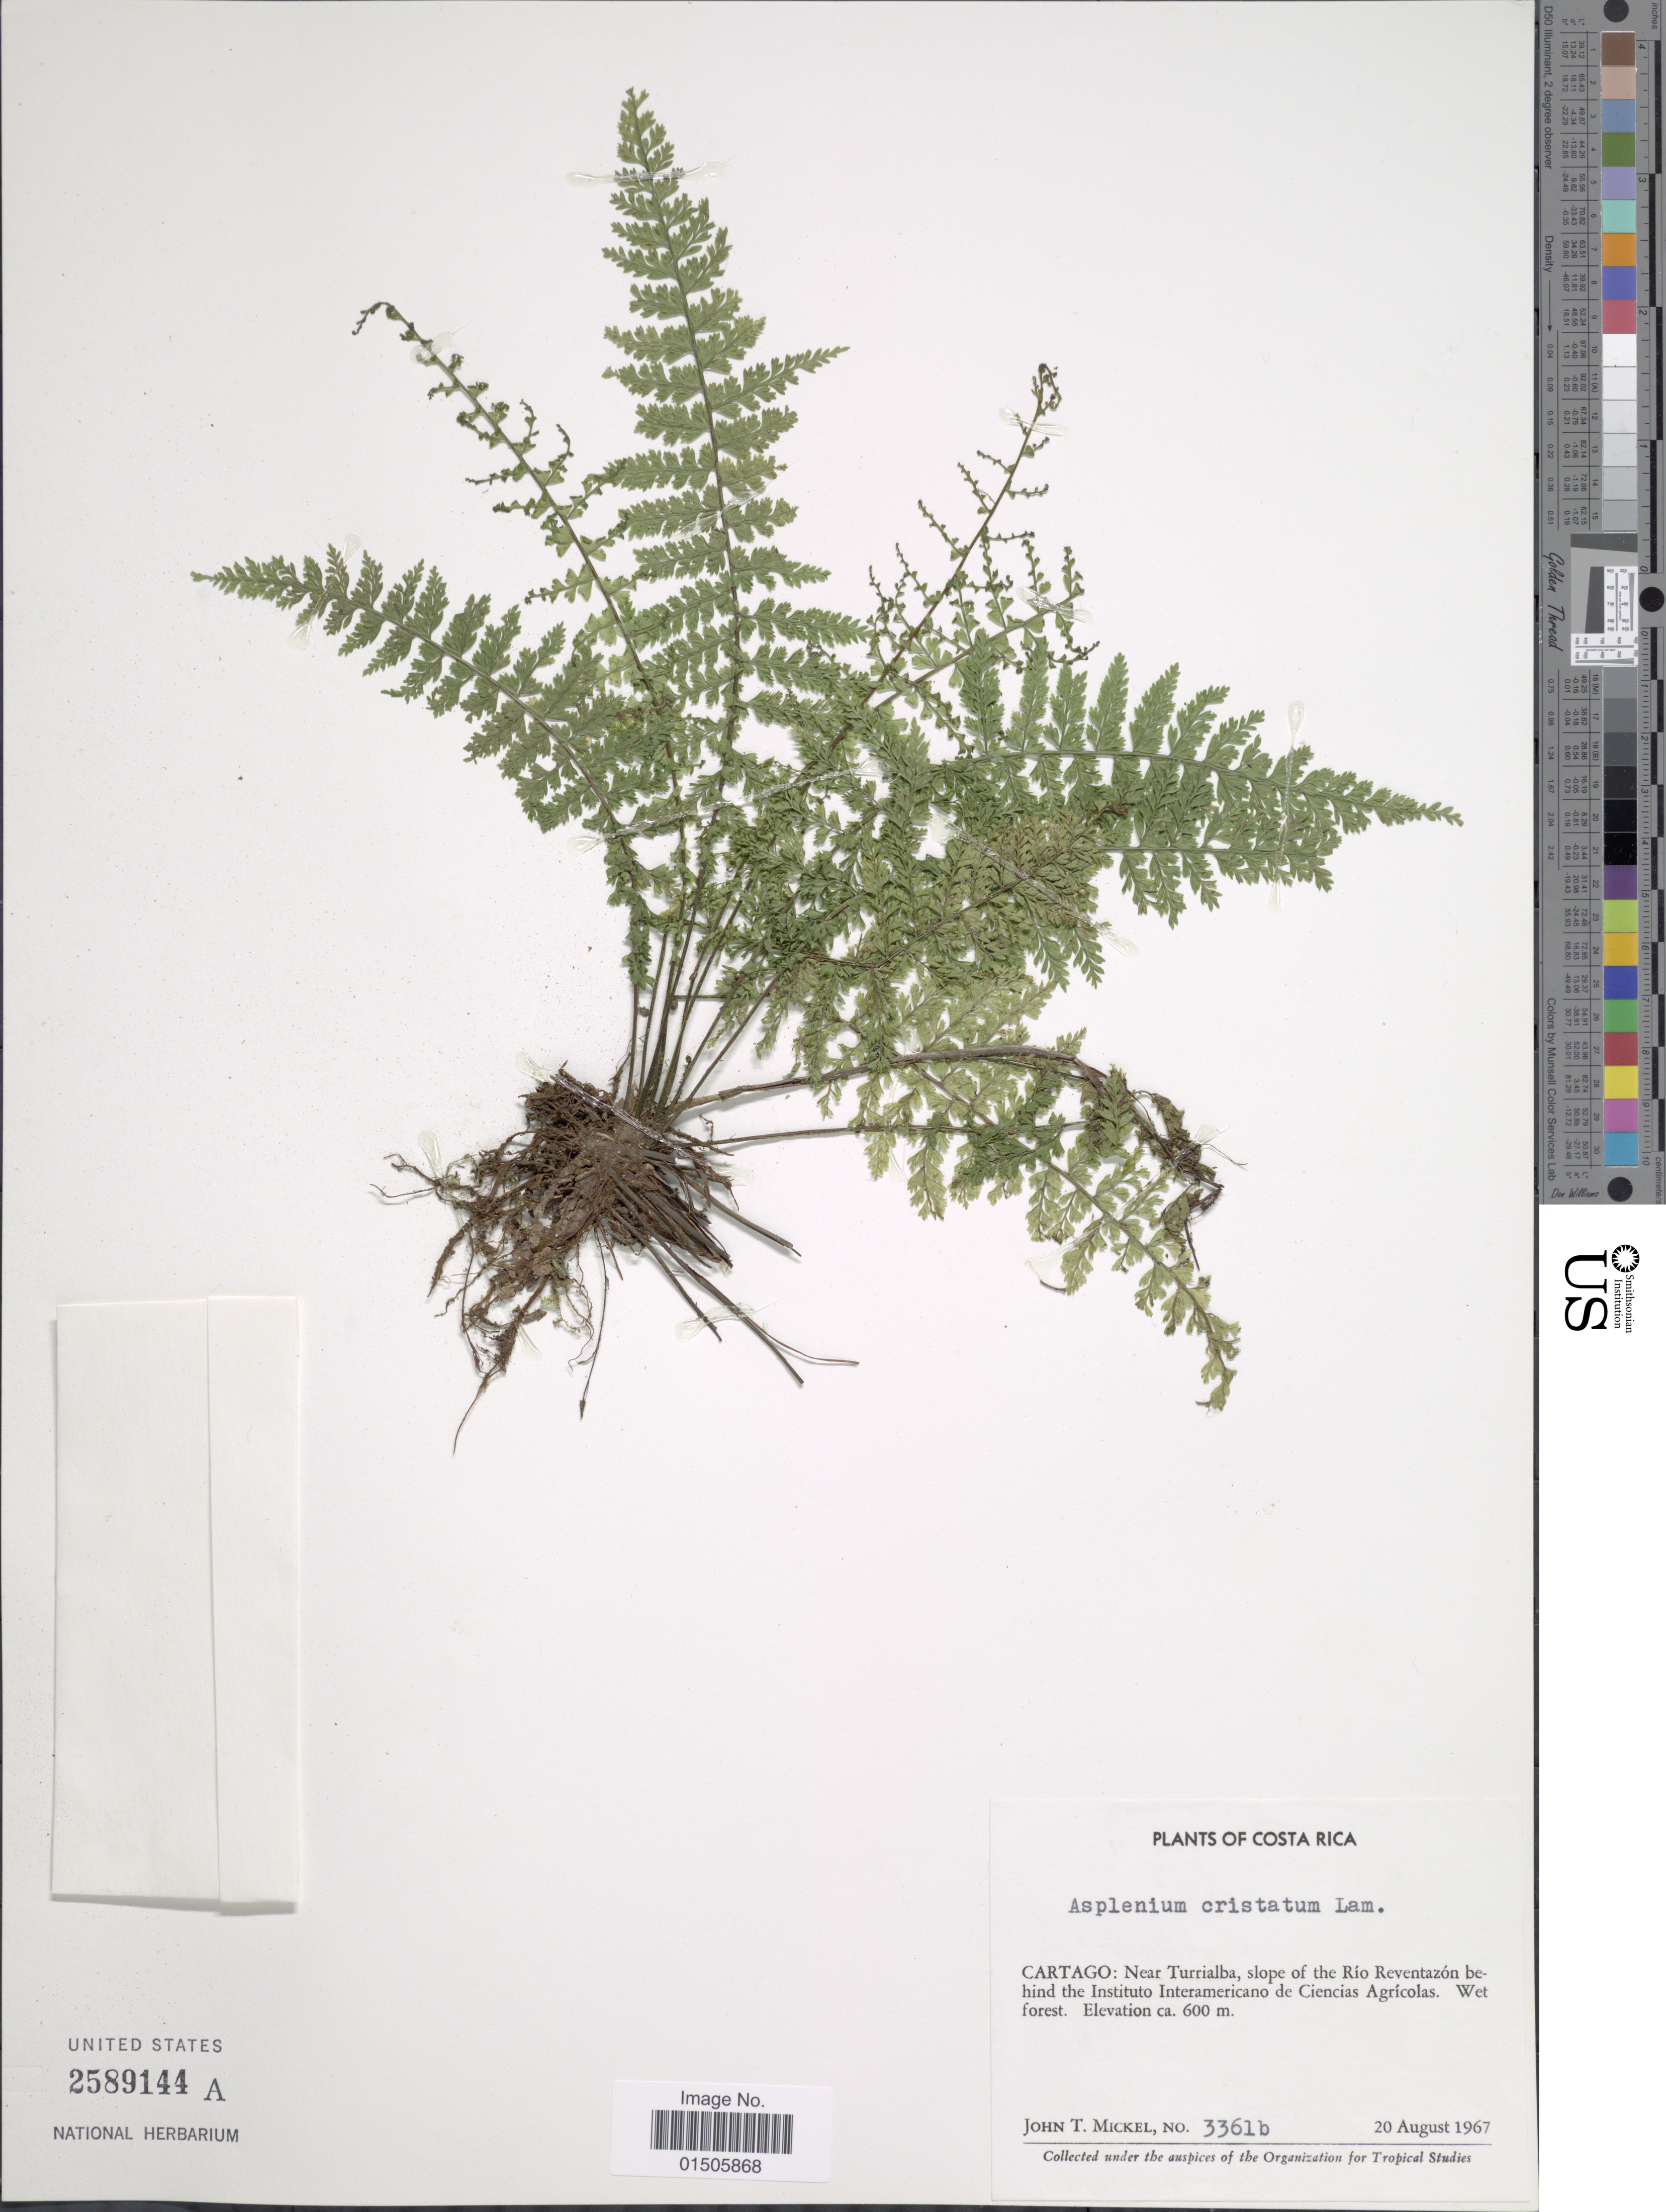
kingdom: Plantae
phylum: Tracheophyta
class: Polypodiopsida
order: Polypodiales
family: Aspleniaceae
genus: Asplenium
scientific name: Asplenium cristatum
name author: Lam.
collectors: J. T. Mickel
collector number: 3361b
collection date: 1967-08-20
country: Costa Rica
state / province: Cartago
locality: Near Turrialba, slope of the Rio Reventazon behind the Instituto Interamericano de Ciencias Agricolas. Wet forest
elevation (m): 600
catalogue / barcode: US 2589144A